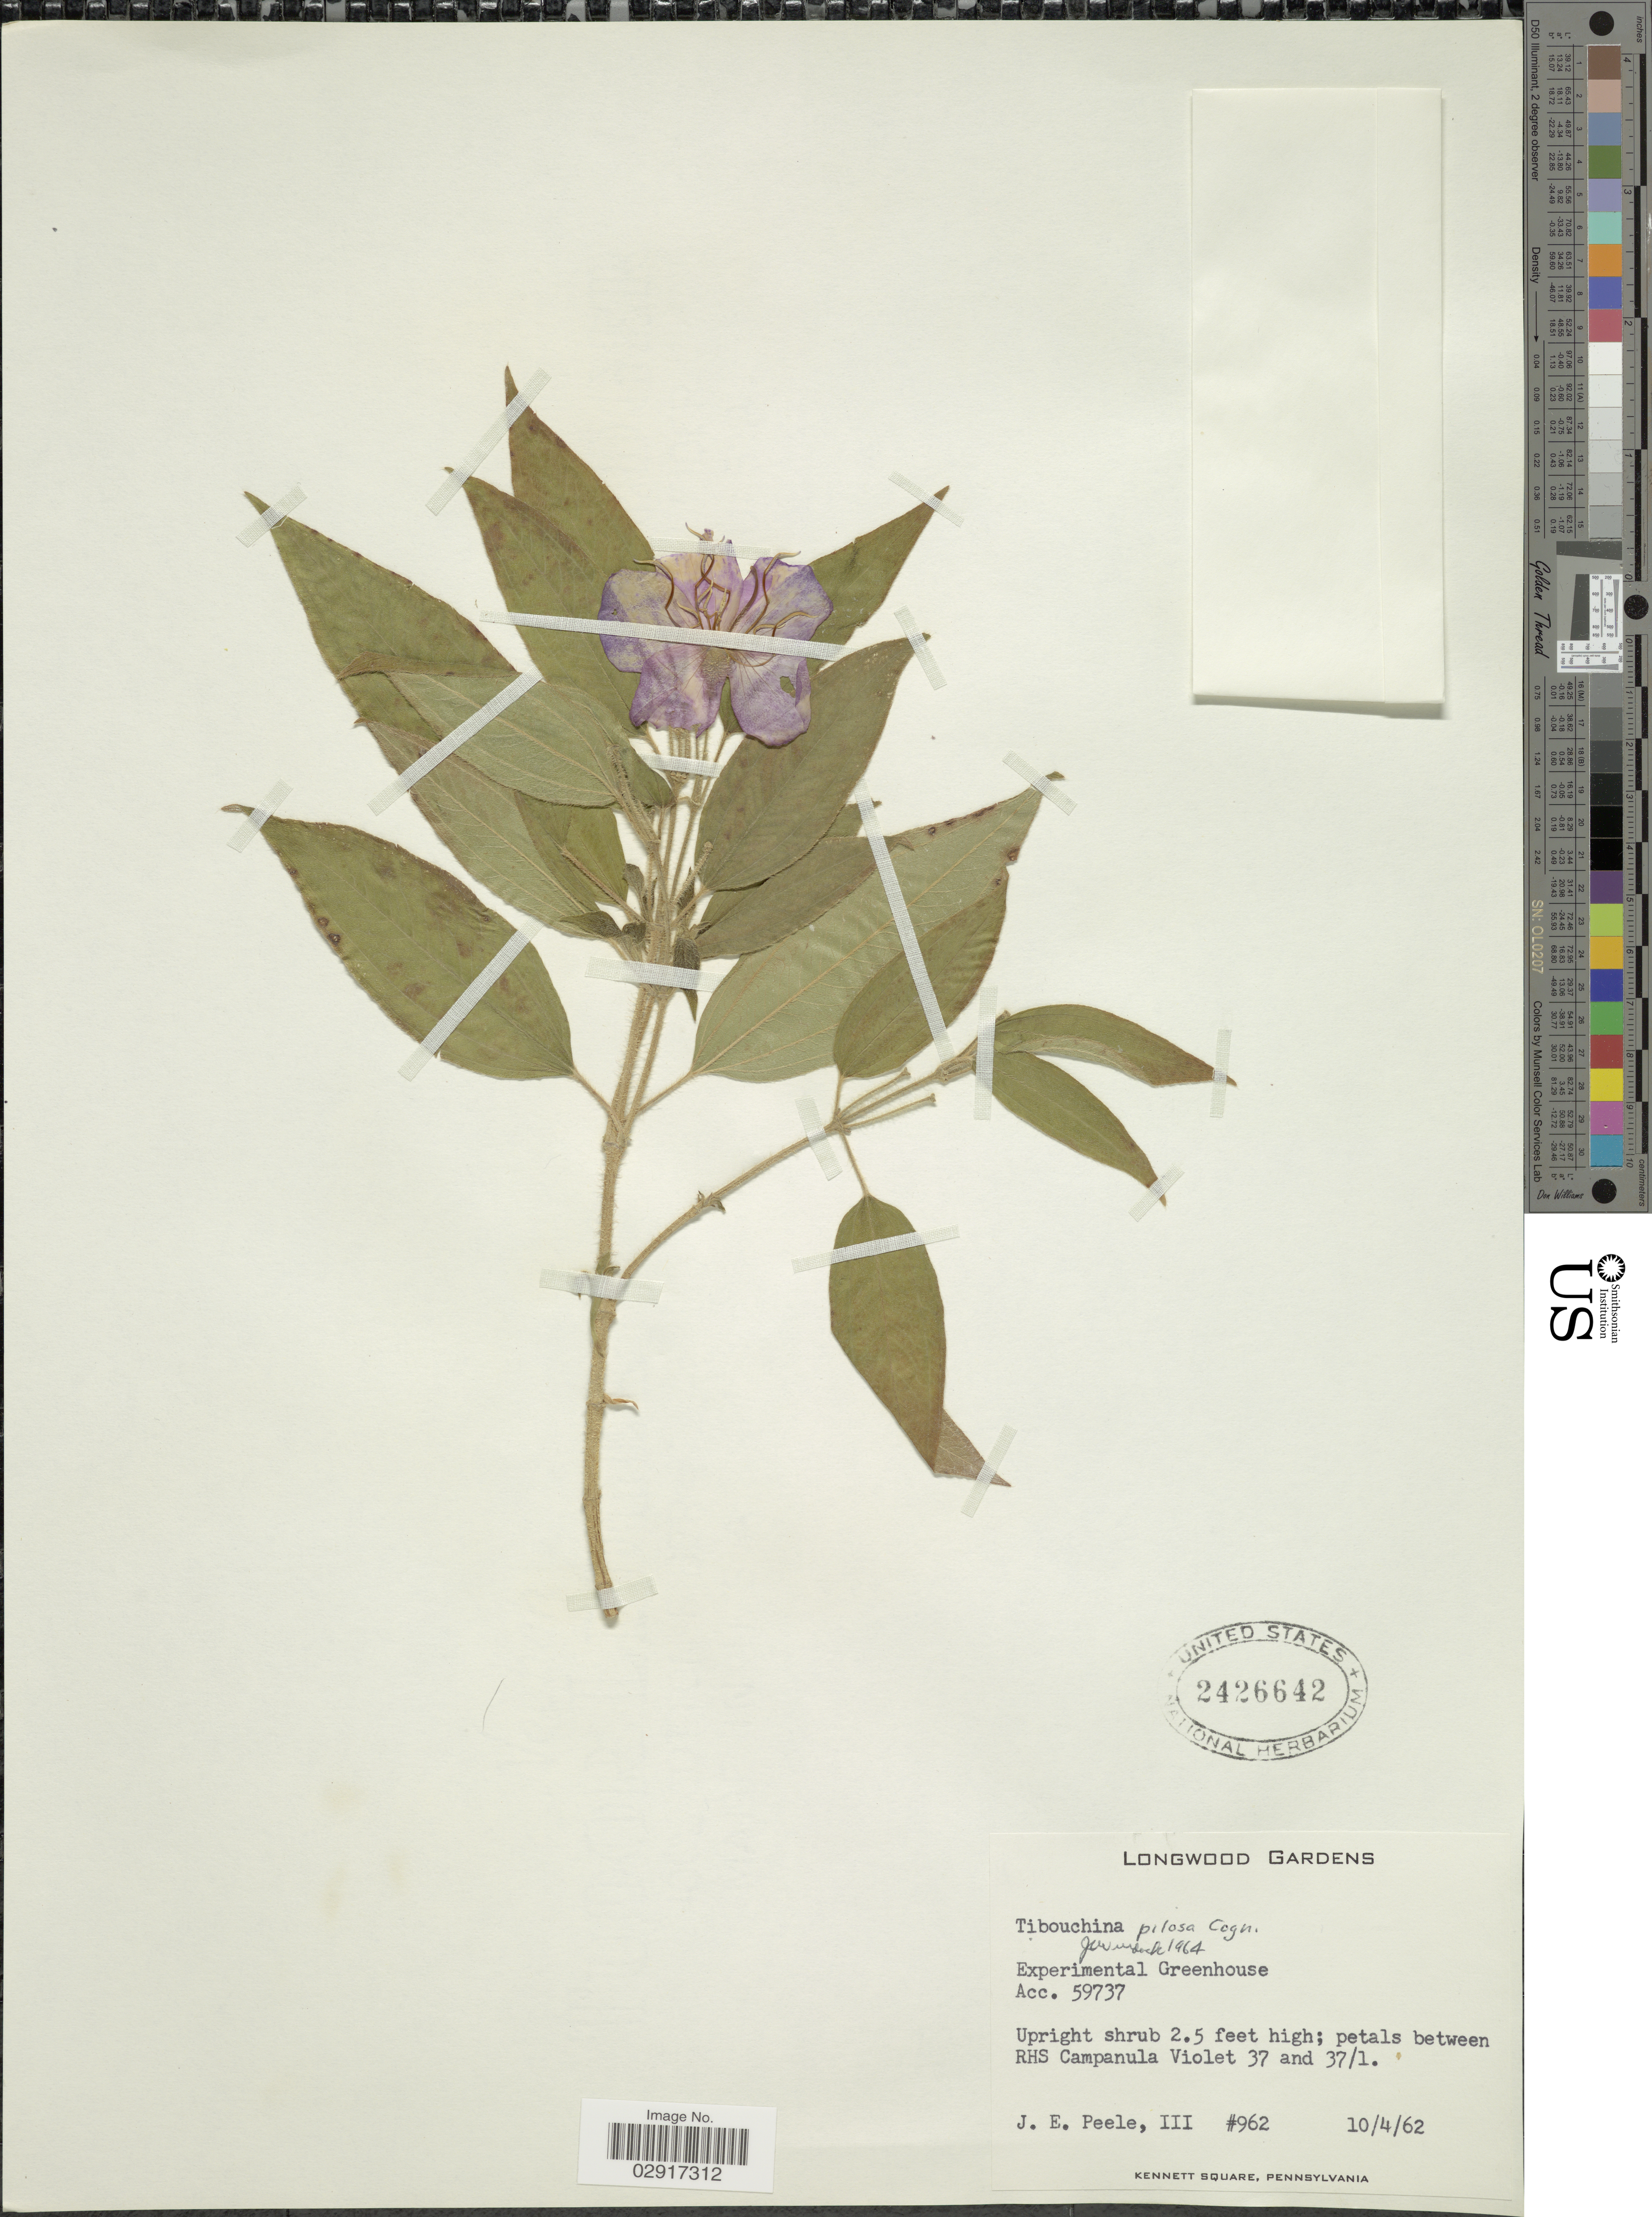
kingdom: Plantae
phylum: Tracheophyta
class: Magnoliopsida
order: Myrtales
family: Melastomataceae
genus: Pleroma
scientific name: Pleroma pilosum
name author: (Cogn.) P.J.F. Guim. & Michelang.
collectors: J. Peele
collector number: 962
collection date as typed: Transcribed d/m/y: 10/4/62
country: United States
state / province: Pennsylvania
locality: Longwood Gardens. Experimental Greenhouse.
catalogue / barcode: US 2426642